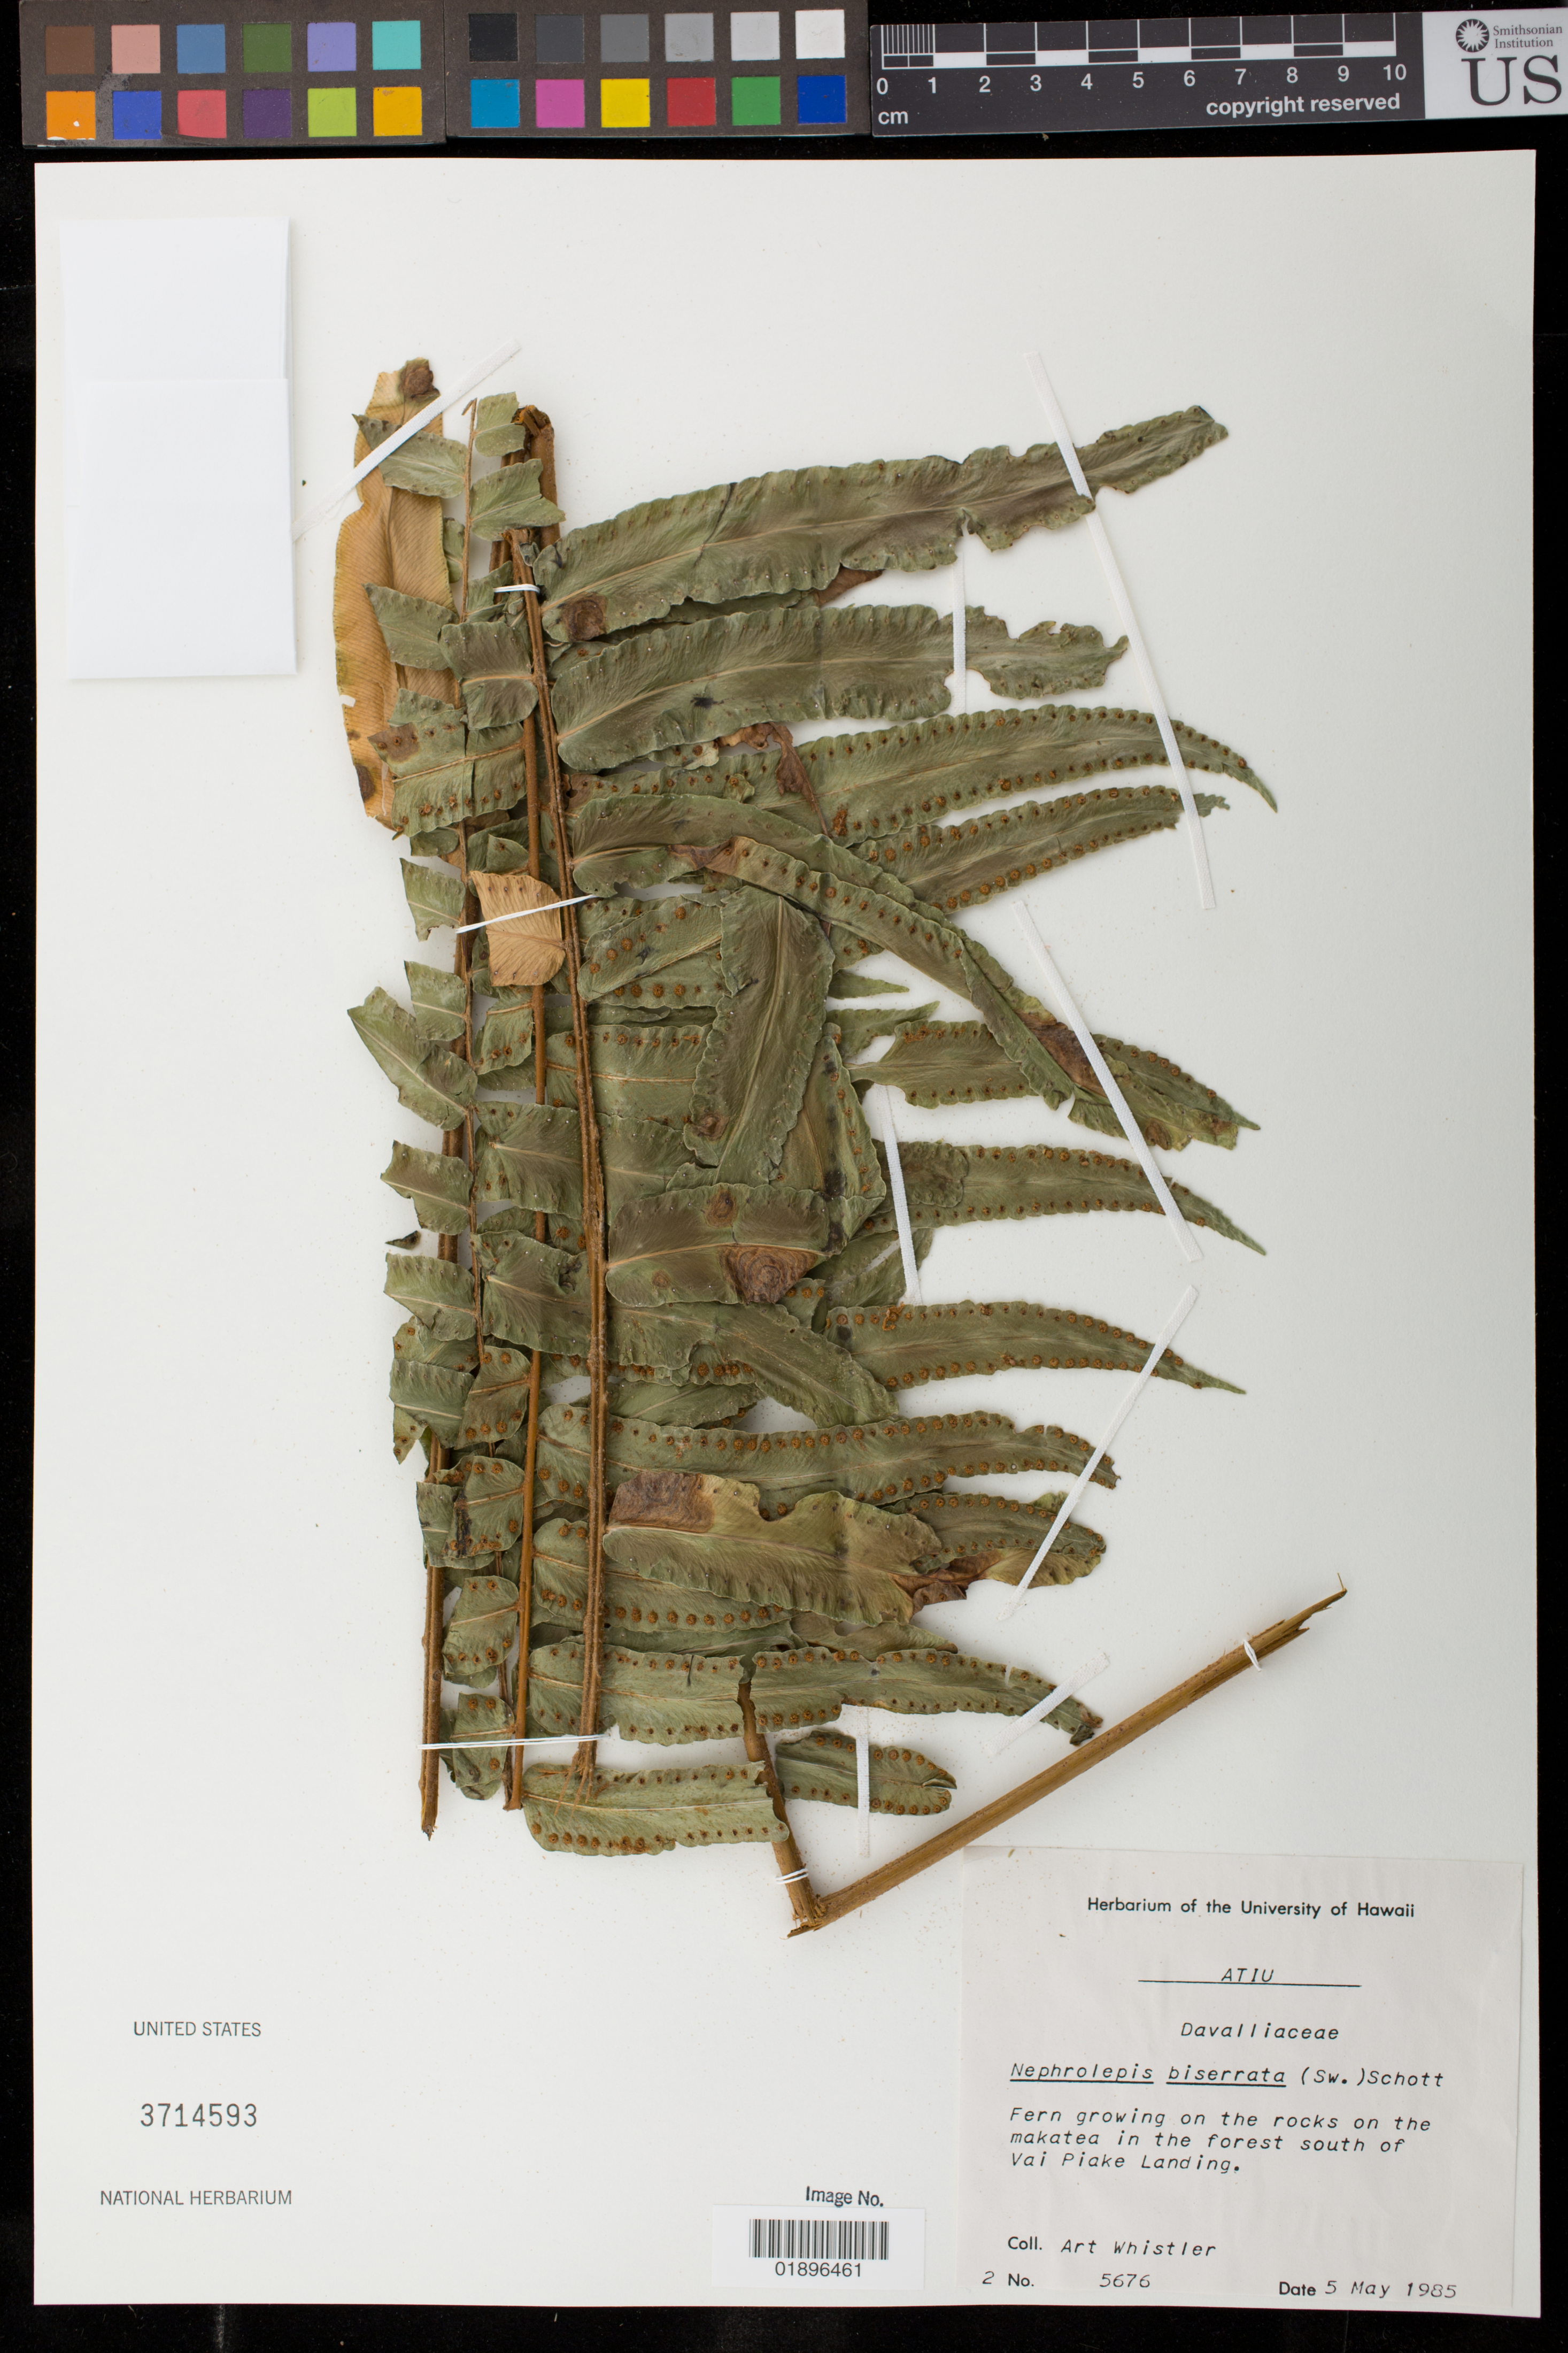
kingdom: Plantae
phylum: Tracheophyta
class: Polypodiopsida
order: Polypodiales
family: Nephrolepidaceae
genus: Nephrolepis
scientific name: Nephrolepis biserrata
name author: (Sw.) Schott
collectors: A. Whistler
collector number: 5676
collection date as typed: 05 May 1985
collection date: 1985-05-05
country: Cook Islands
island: Atiu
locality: South of Vai Piake Landing.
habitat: Forest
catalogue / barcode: US 3714593